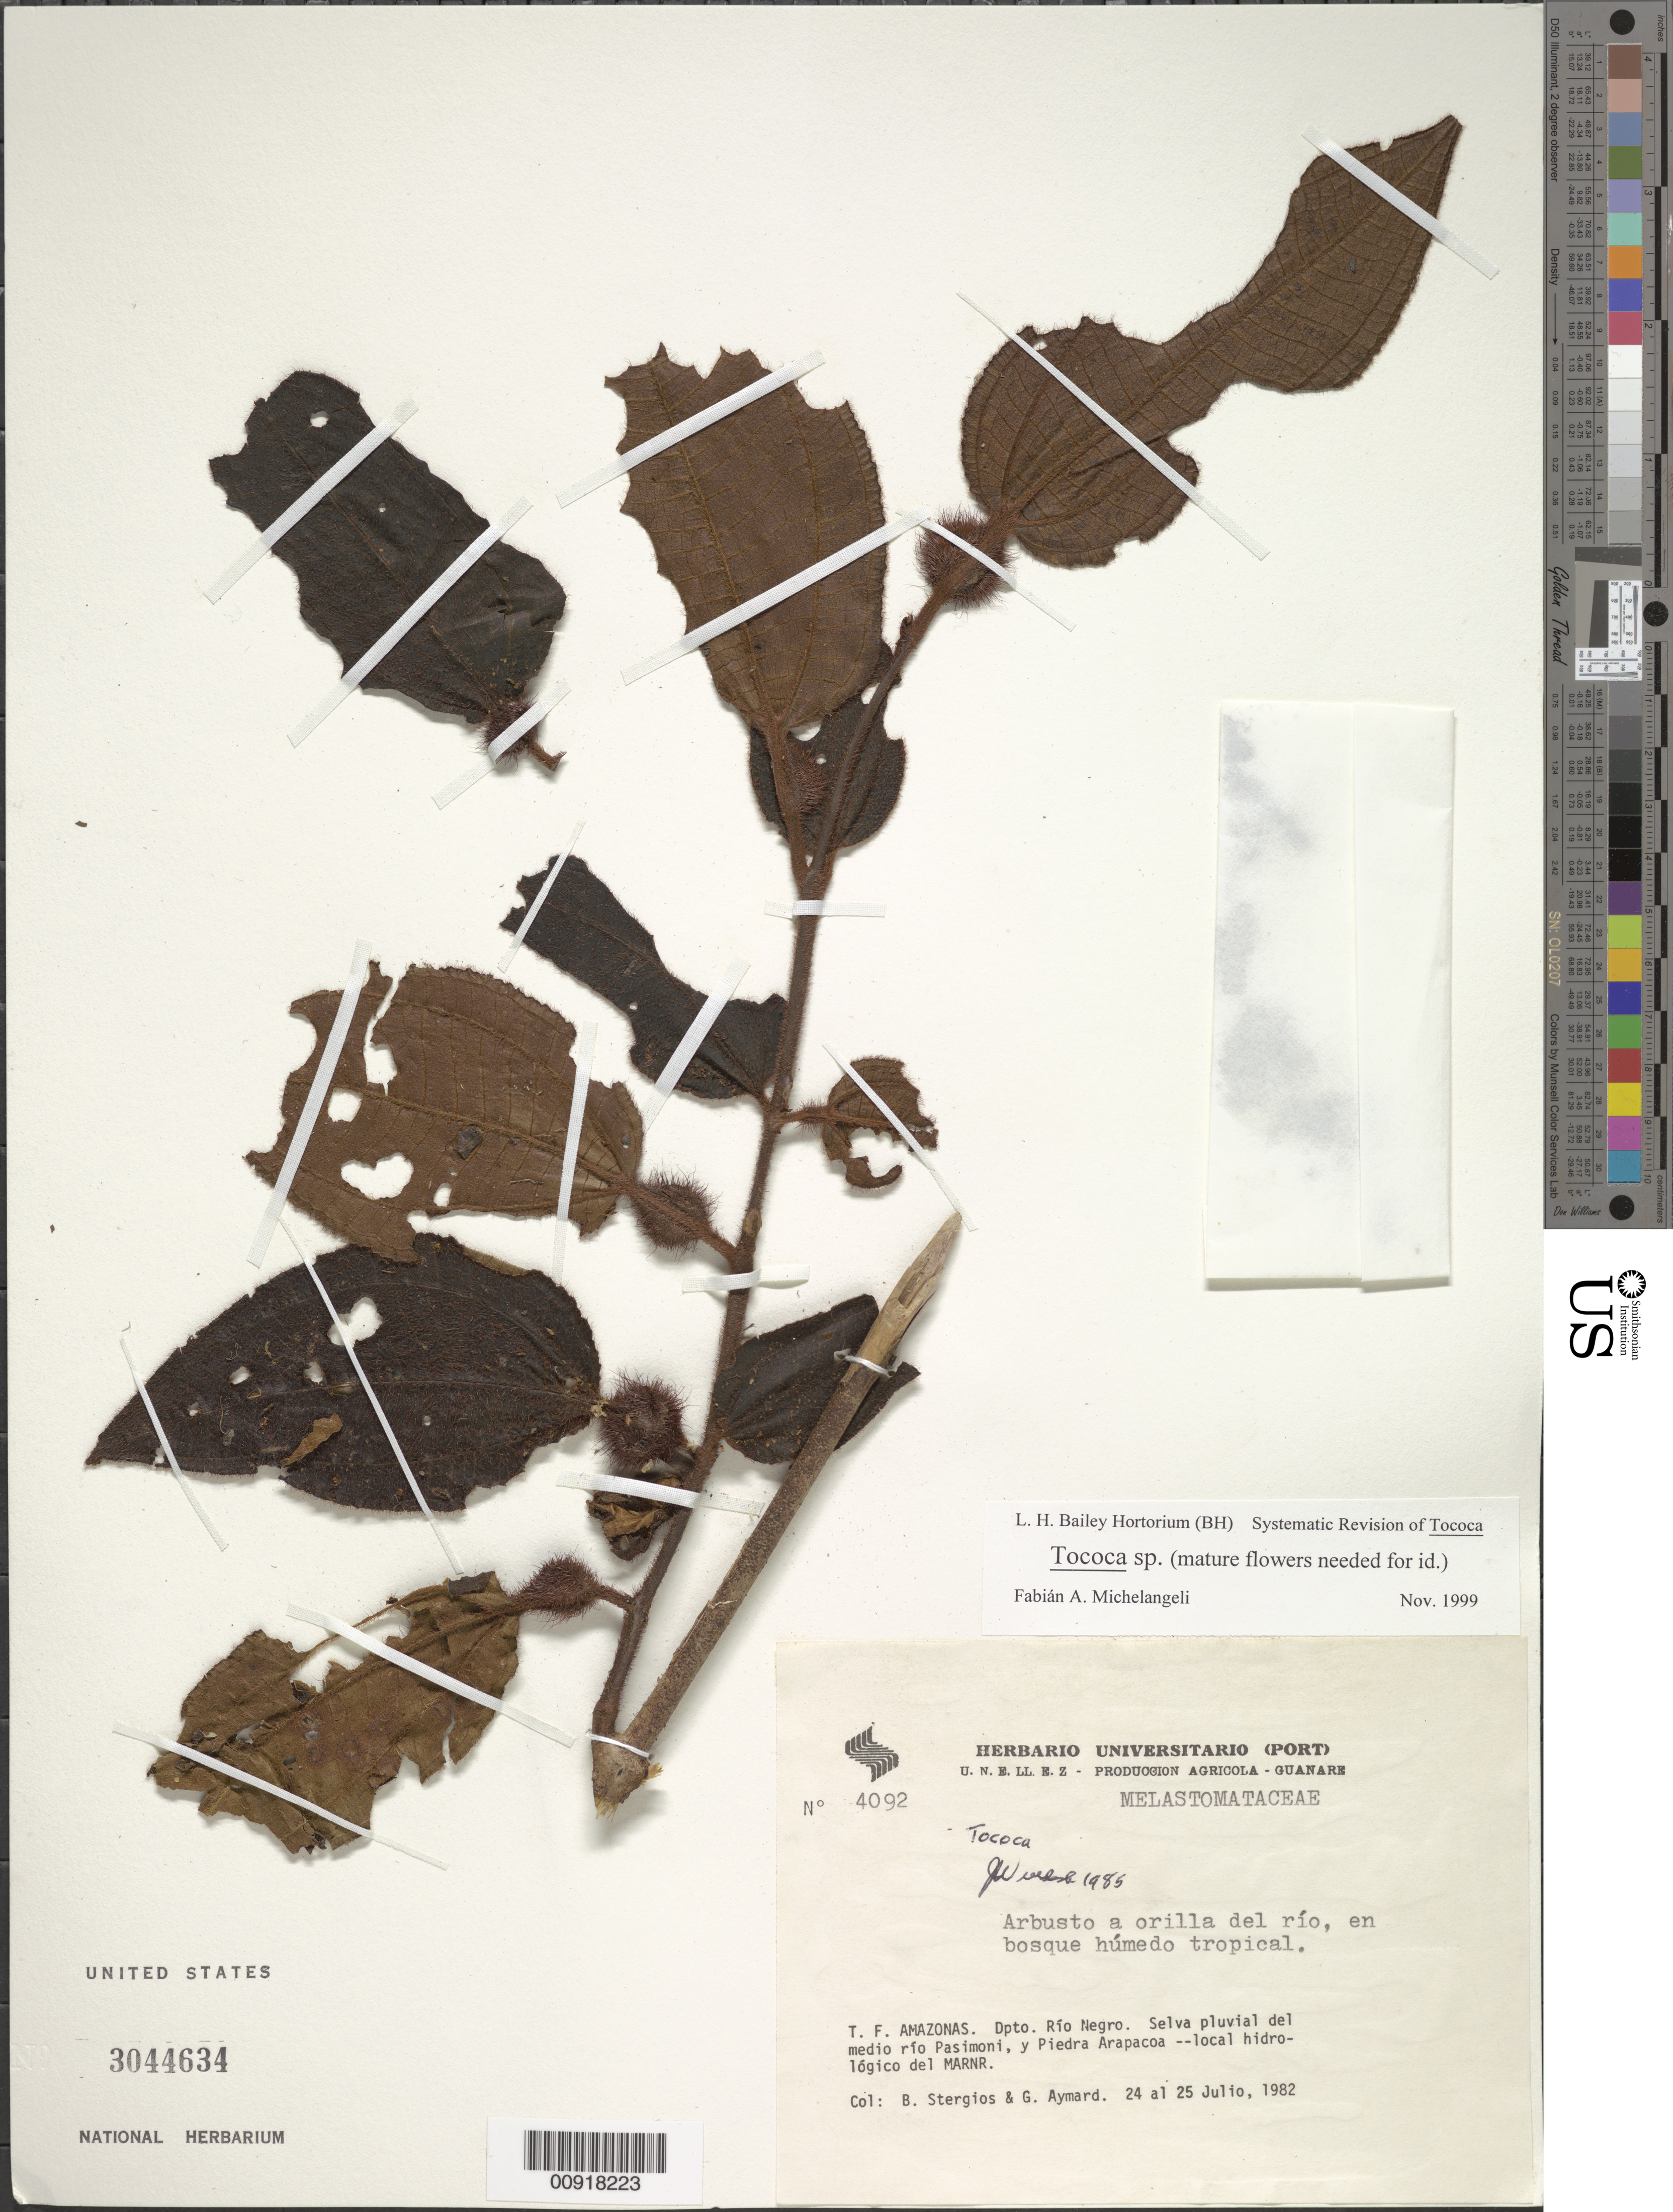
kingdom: Plantae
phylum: Tracheophyta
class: Magnoliopsida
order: Myrtales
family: Melastomataceae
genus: Tococa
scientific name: Tococa sp.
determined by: Michelangeli, F. A.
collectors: B. G. Stergios & G. A. Aymard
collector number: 4092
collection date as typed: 24-Jul-82 to 25-Jul-82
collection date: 1982-07-24/1982-07-25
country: Venezuela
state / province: Amazonas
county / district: Río Negro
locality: Piedra Arapacoa y de medio río Pasimoni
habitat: Bosque húmedo tropical, orilla del río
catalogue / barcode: US 3044634